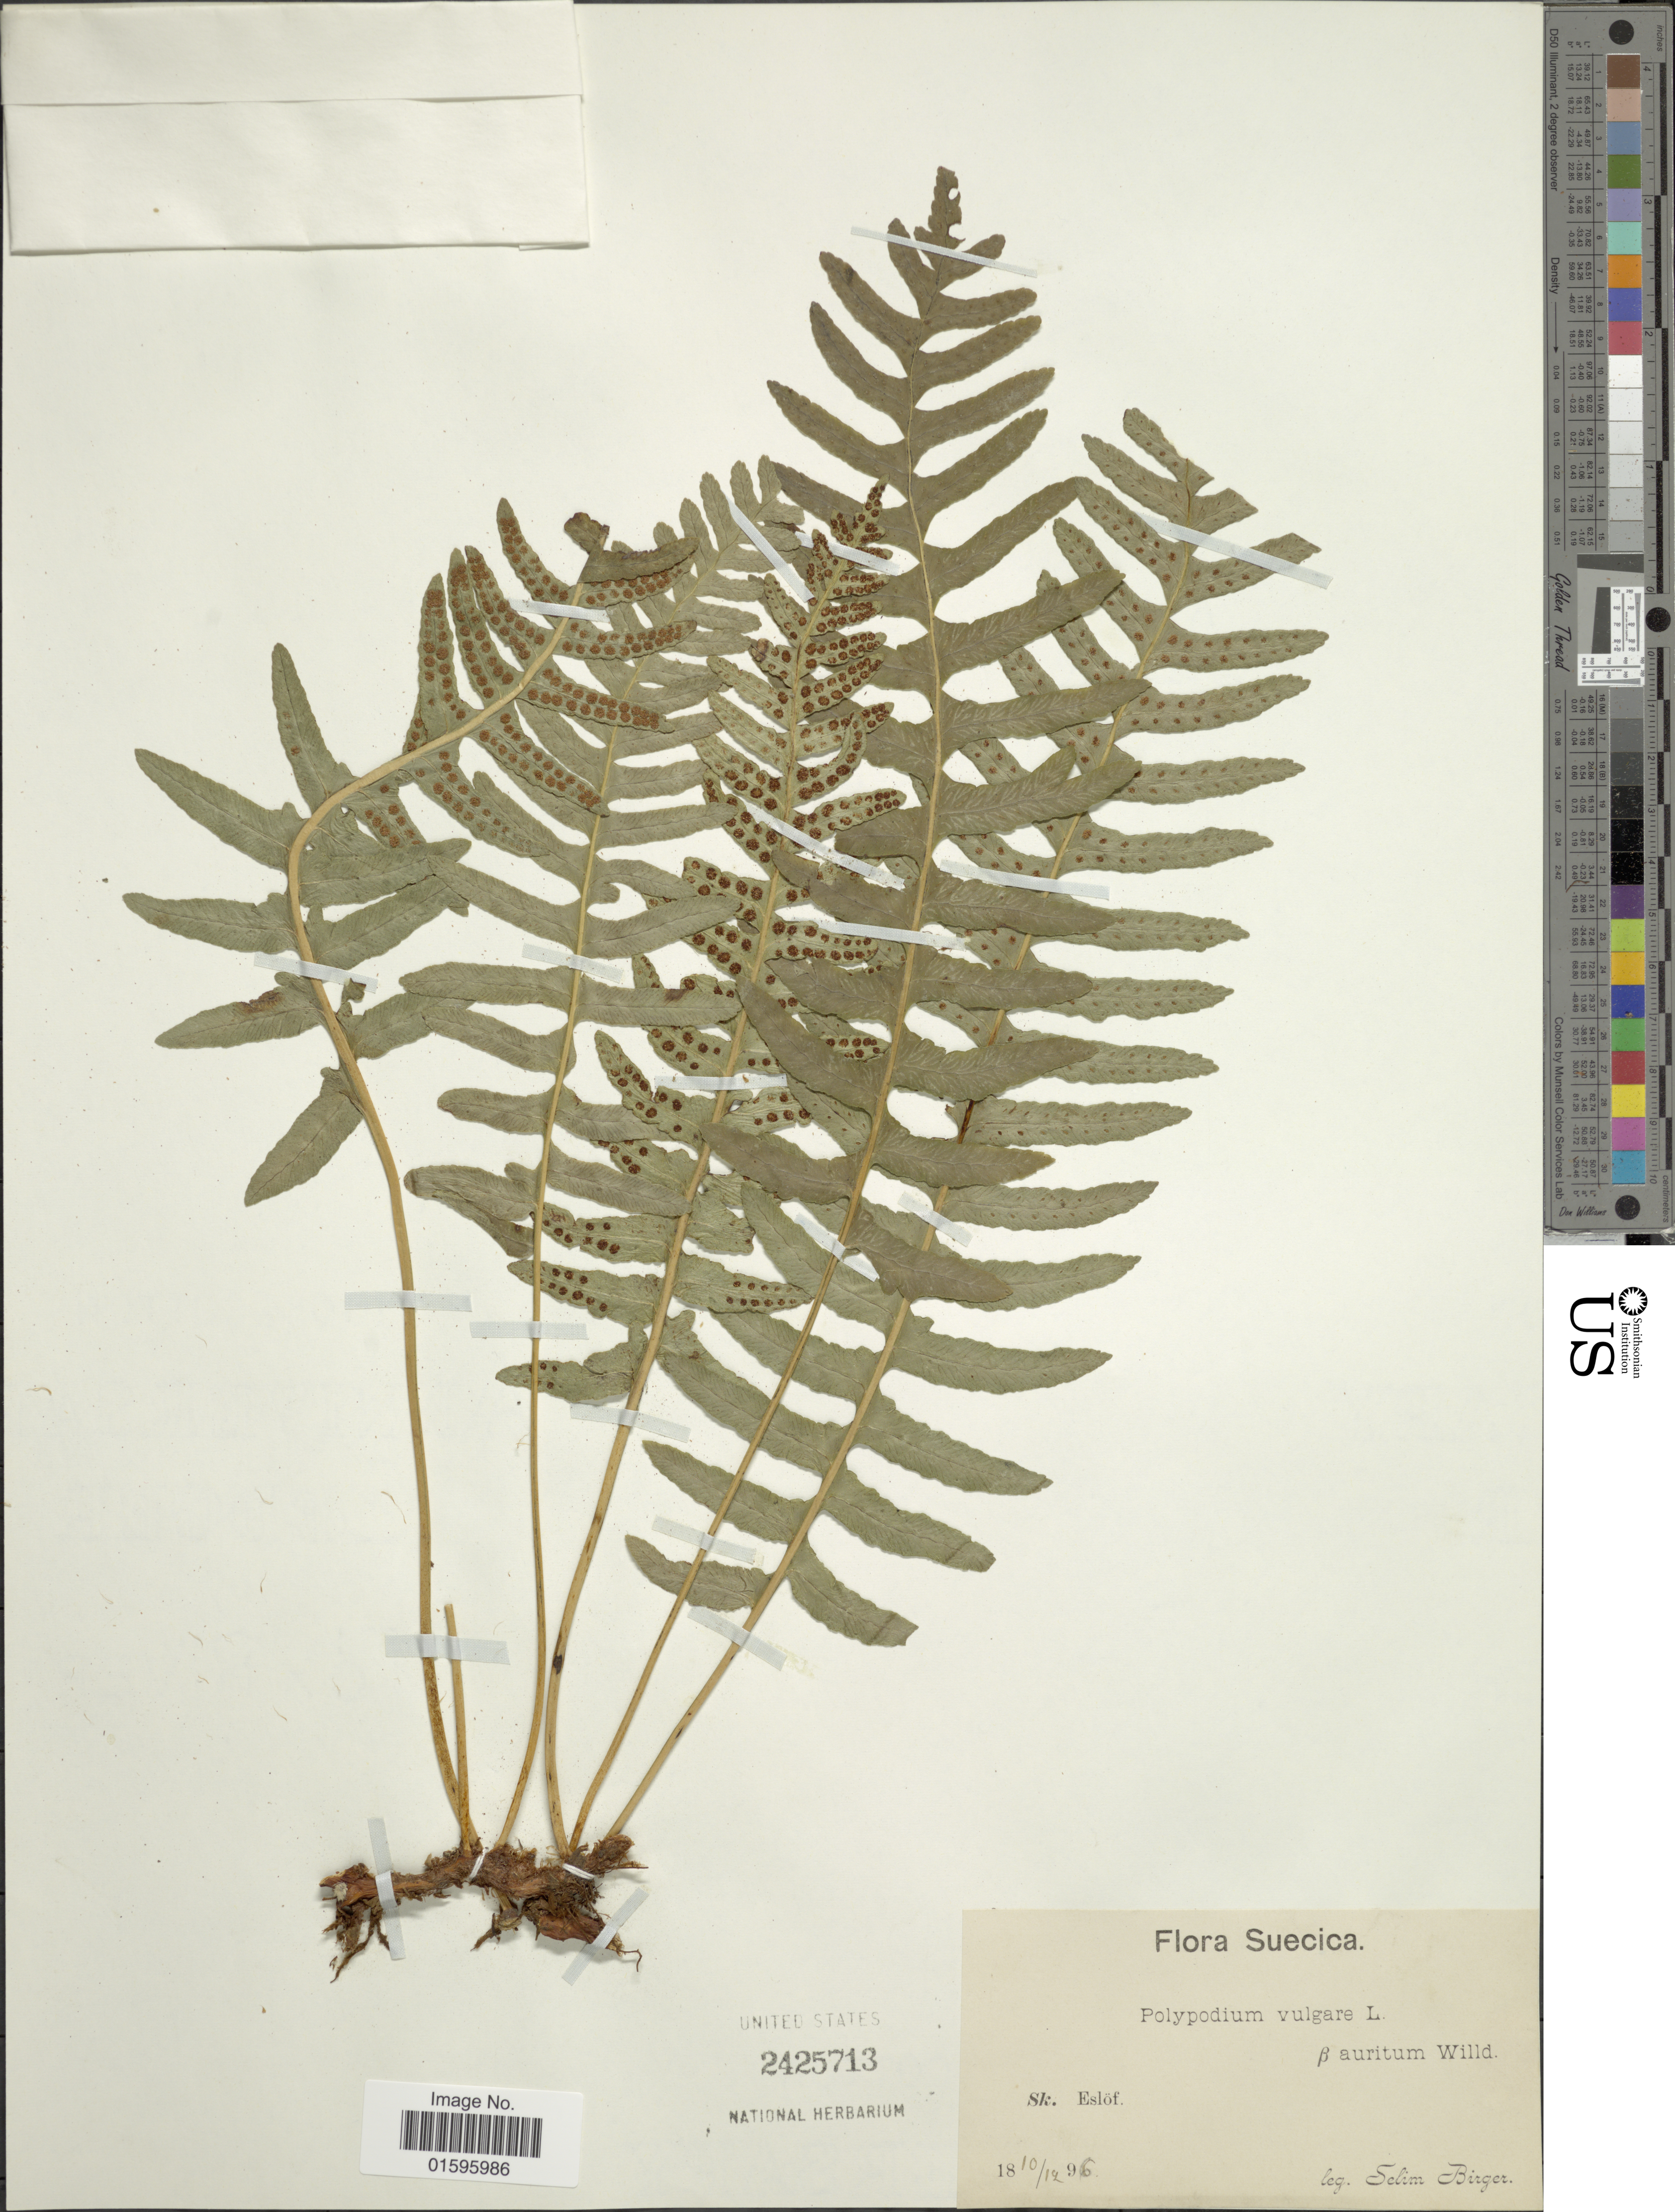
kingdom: Plantae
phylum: Tracheophyta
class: Polypodiopsida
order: Polypodiales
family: Polypodiaceae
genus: Polypodium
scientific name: Polypodium vulgare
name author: L.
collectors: S. Birger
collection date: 1896-12-10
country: Sweden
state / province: Skåne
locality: Suecica, Sk. Eslof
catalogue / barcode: US 2425713